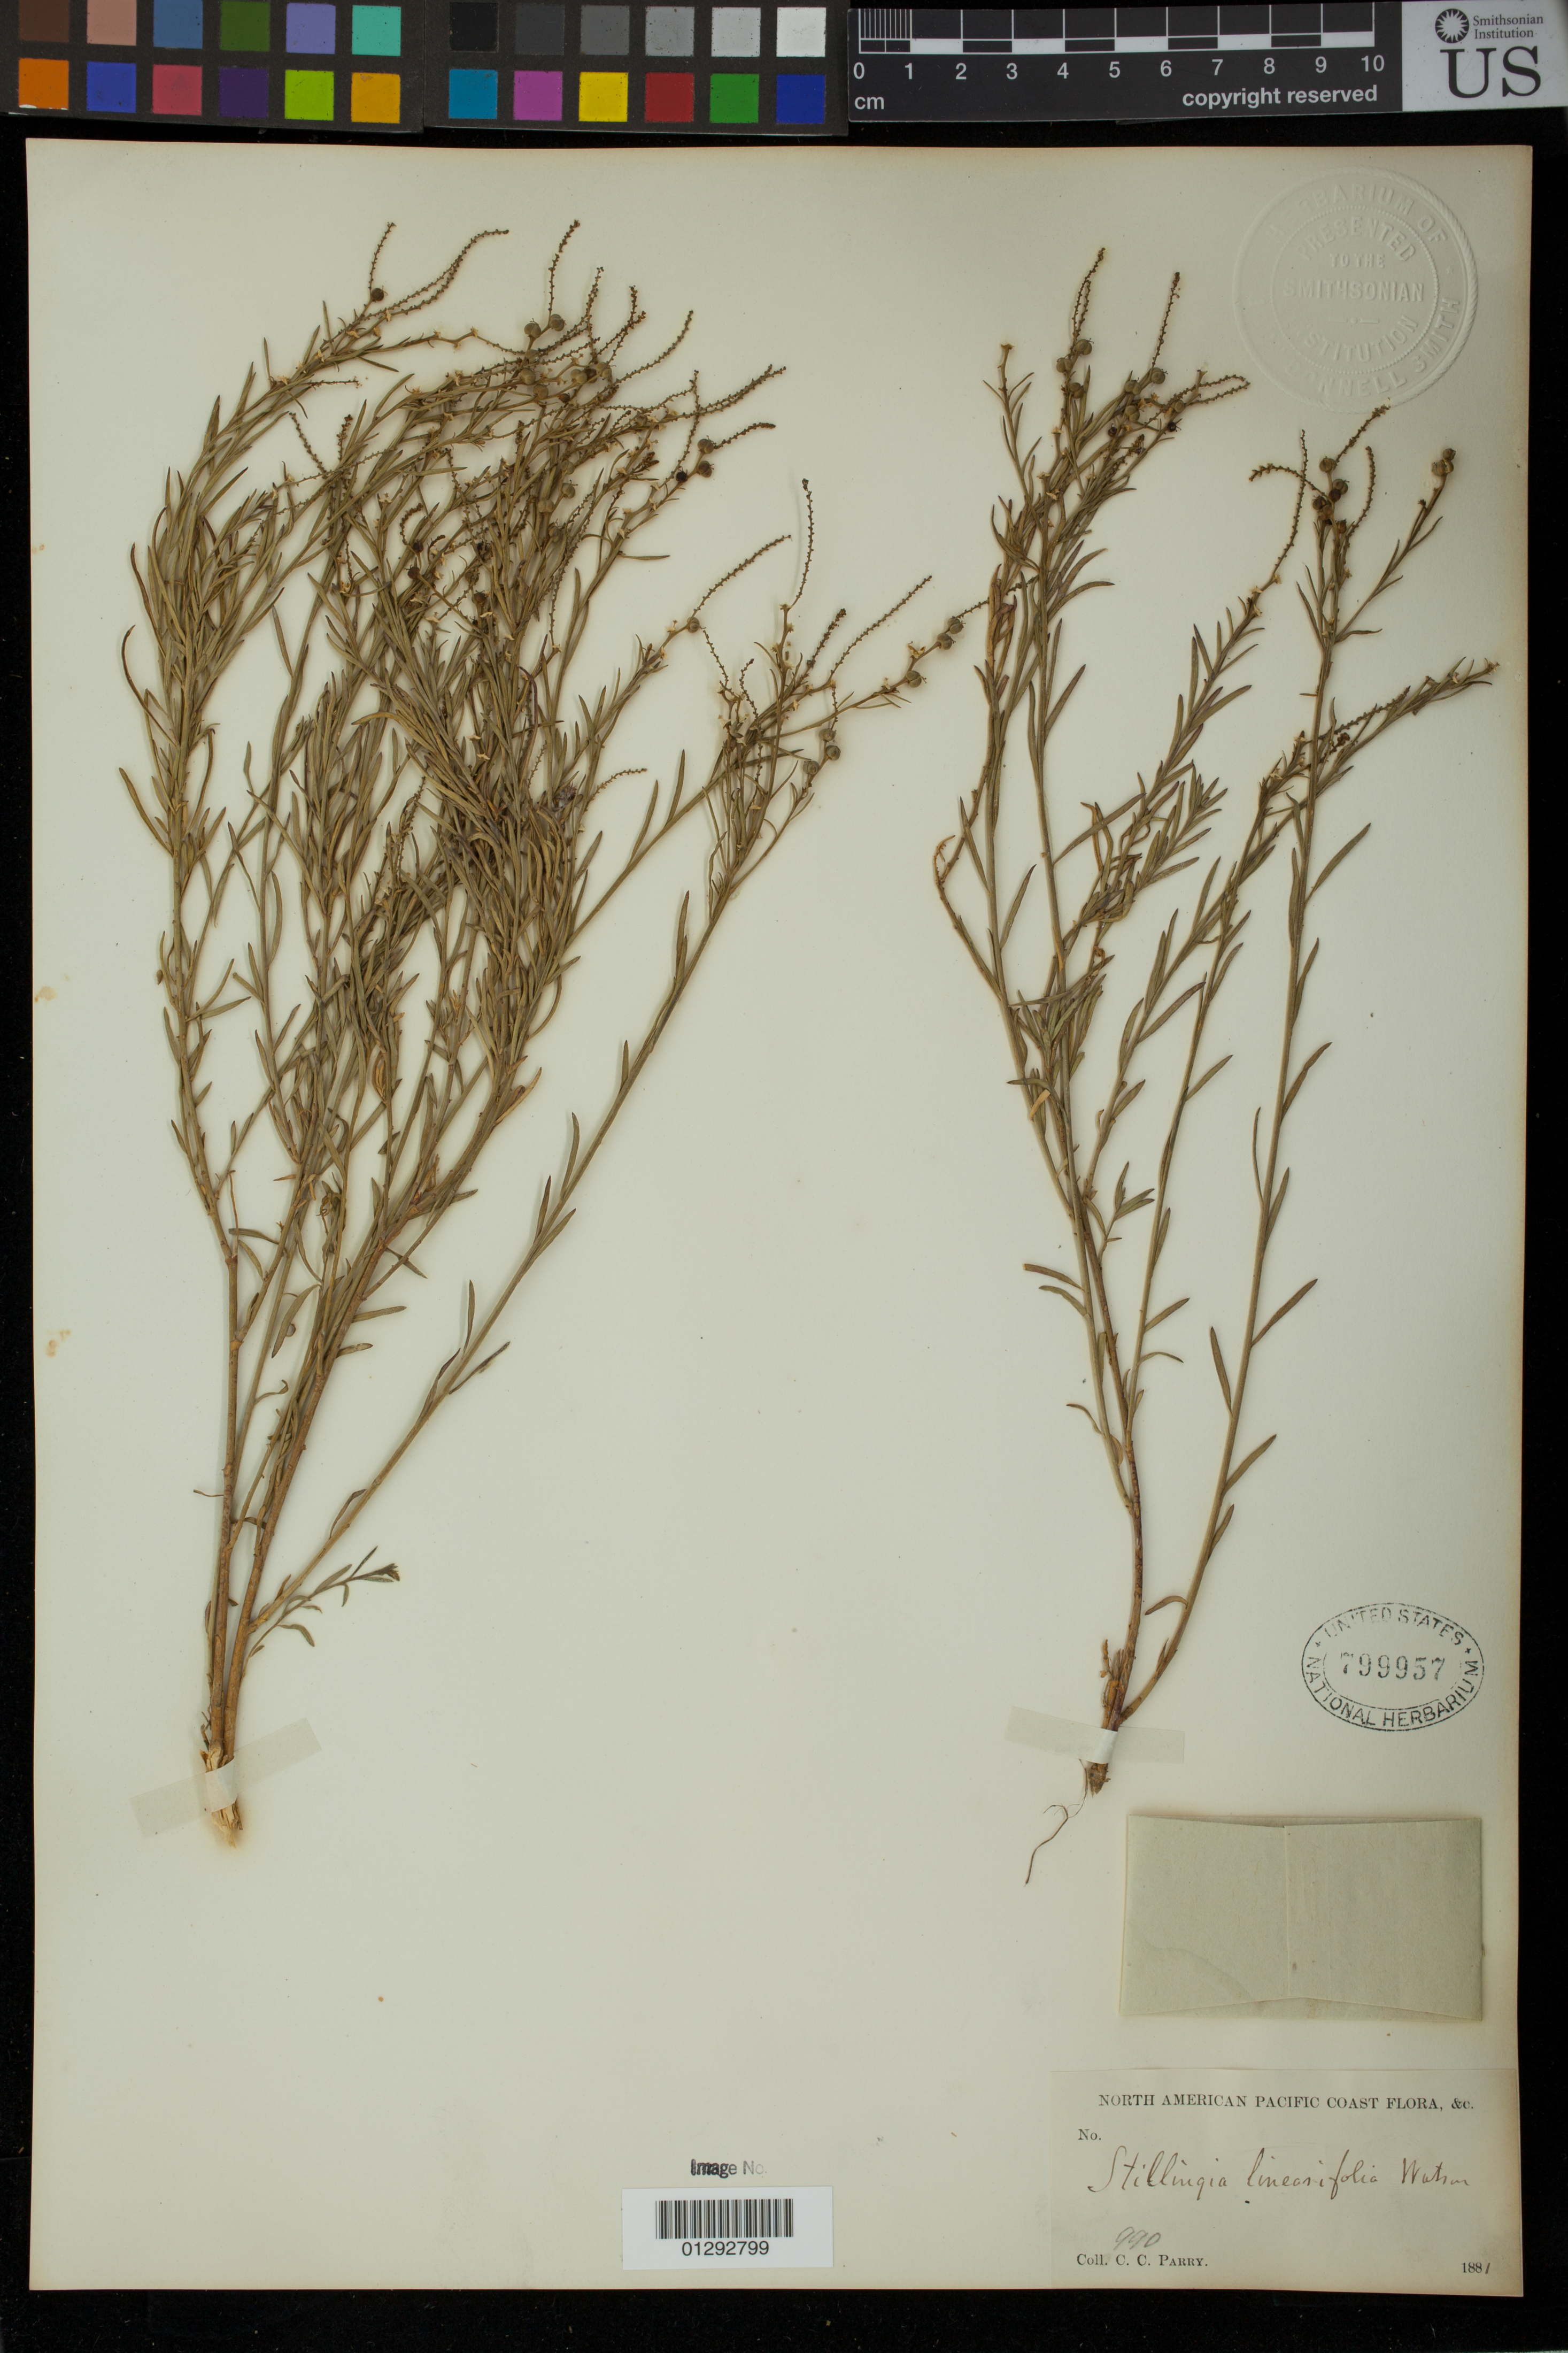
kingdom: Plantae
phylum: Tracheophyta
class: Magnoliopsida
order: Malpighiales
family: Euphorbiaceae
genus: Stillingia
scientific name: Stillingia linearifolia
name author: S. Watson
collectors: C. C. Parry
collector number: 990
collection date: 1881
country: United States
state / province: California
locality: Pacific Coast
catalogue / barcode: US 799957